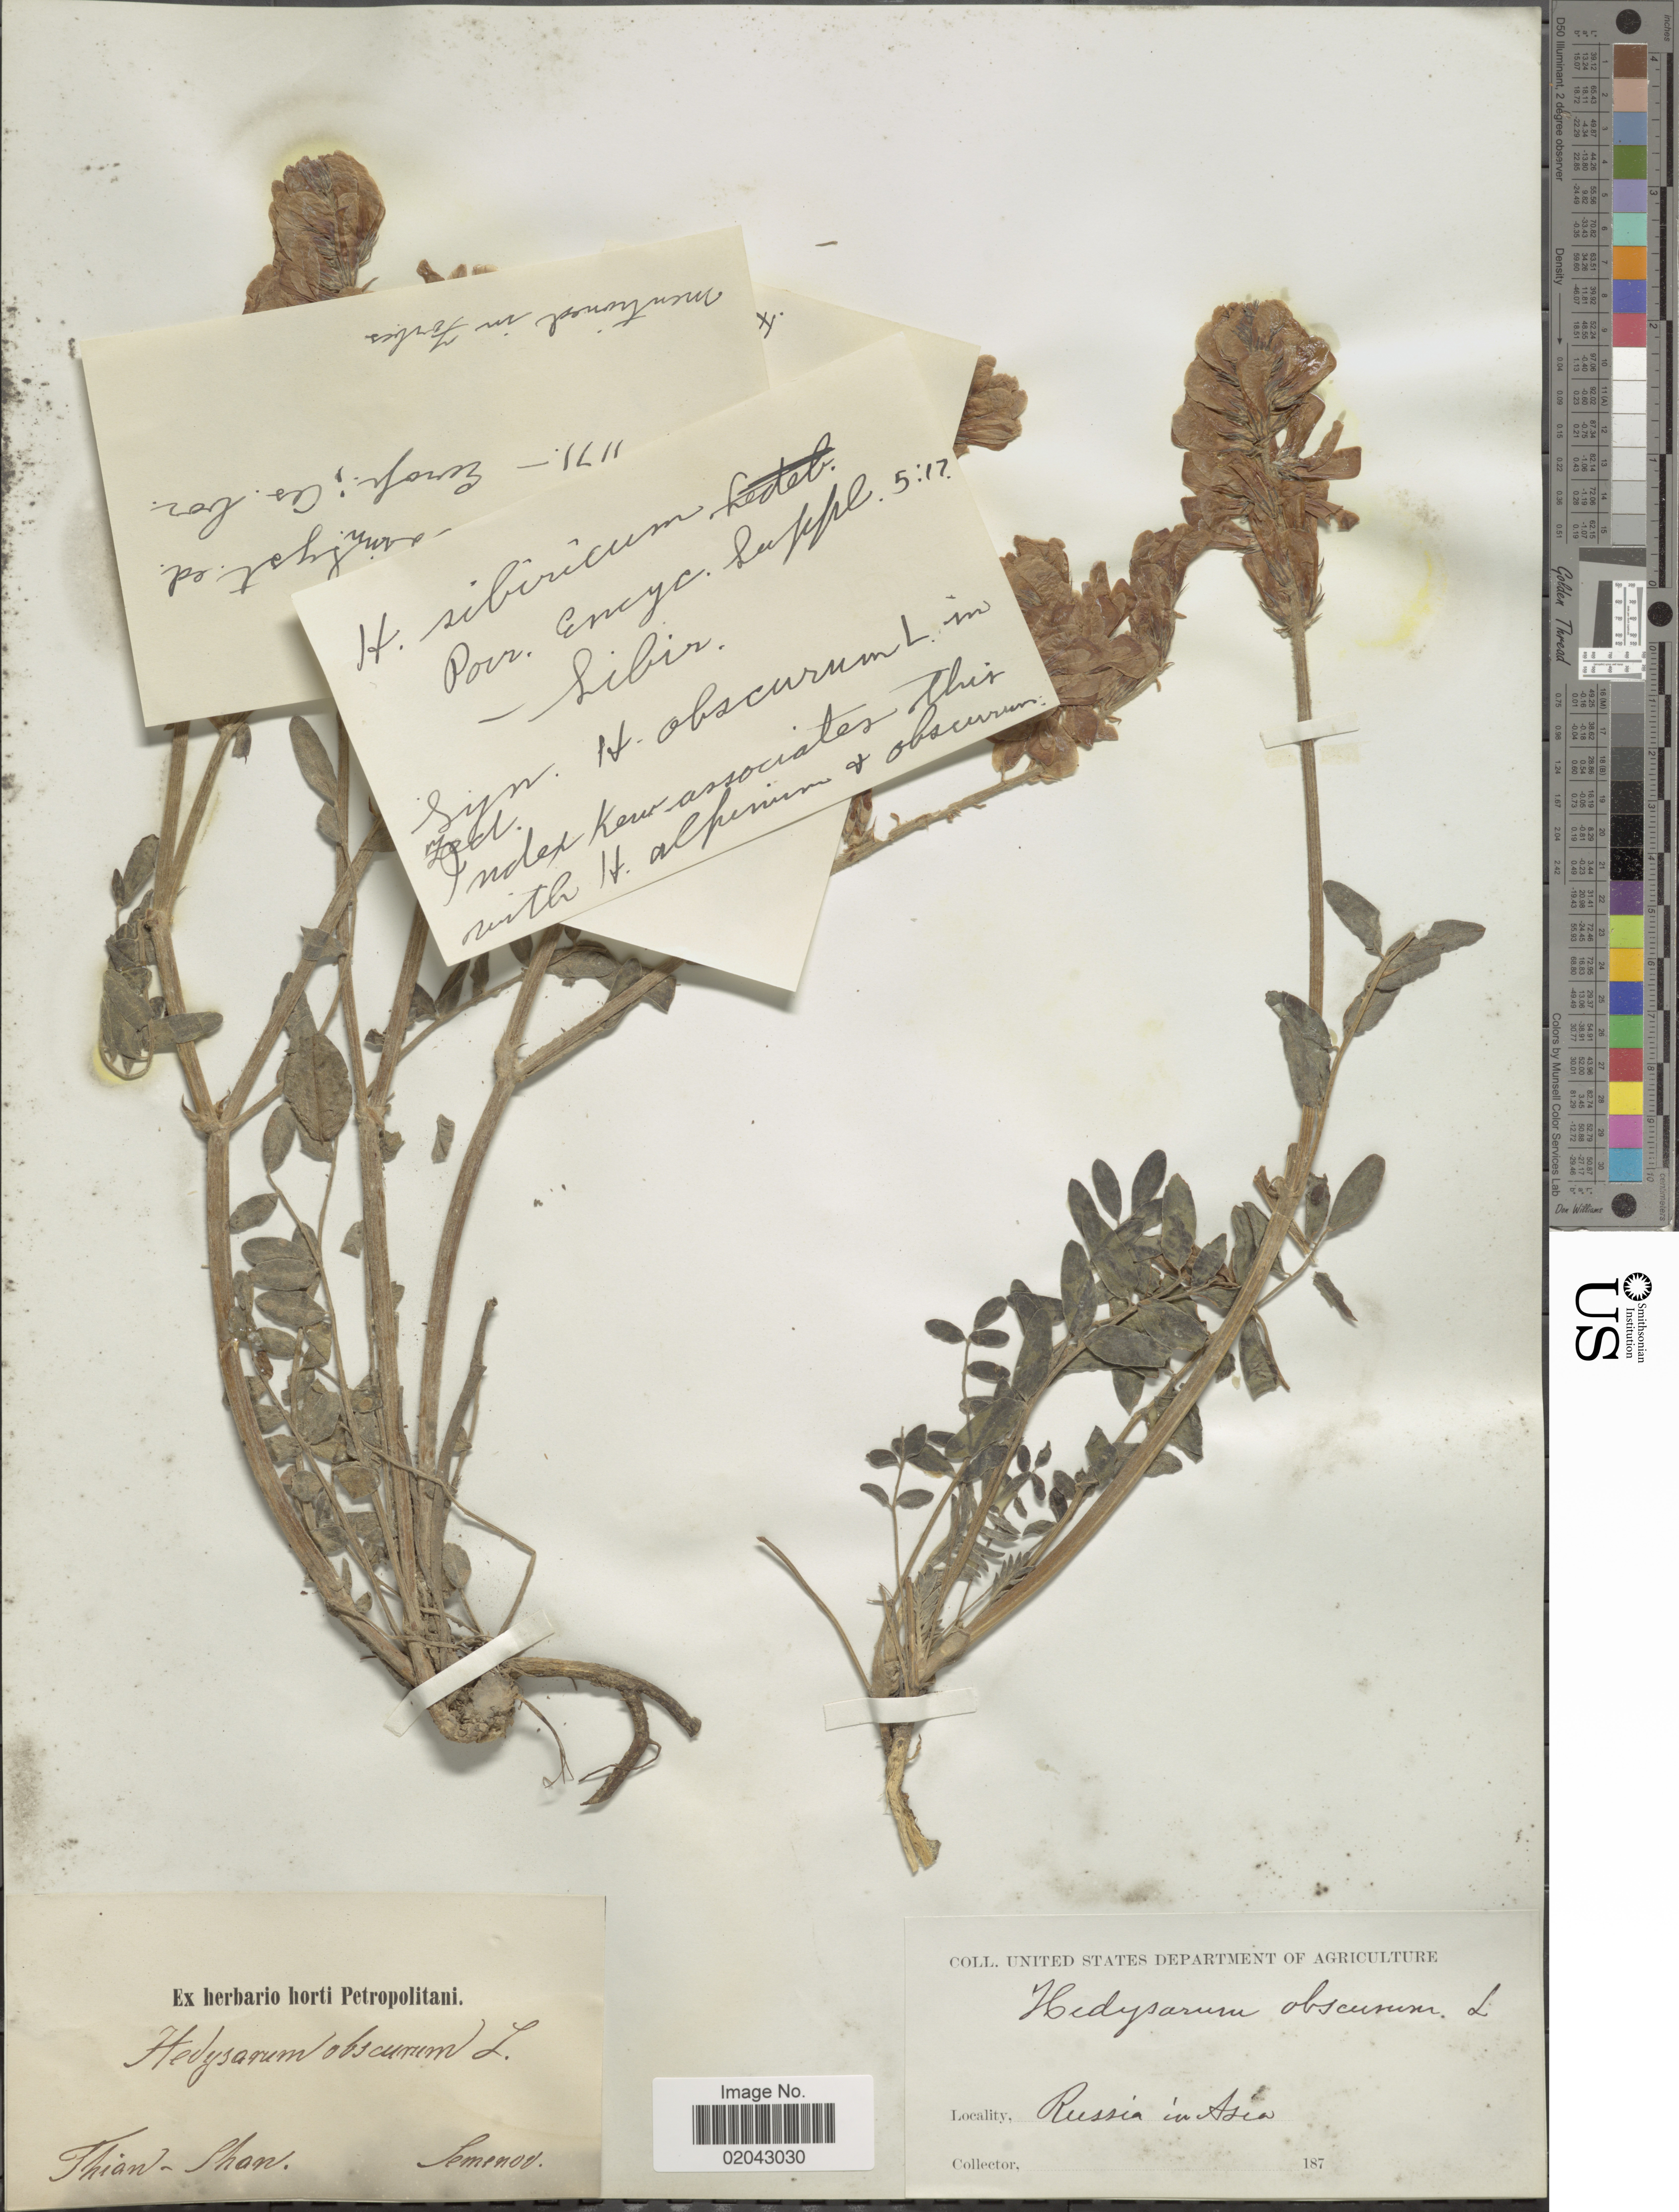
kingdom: Plantae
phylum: Tracheophyta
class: Magnoliopsida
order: Fabales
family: Fabaceae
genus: Hedysarum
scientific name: Hedysarum obscurum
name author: L.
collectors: -- Semenov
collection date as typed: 187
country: Russian Federation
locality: Tian - Shan